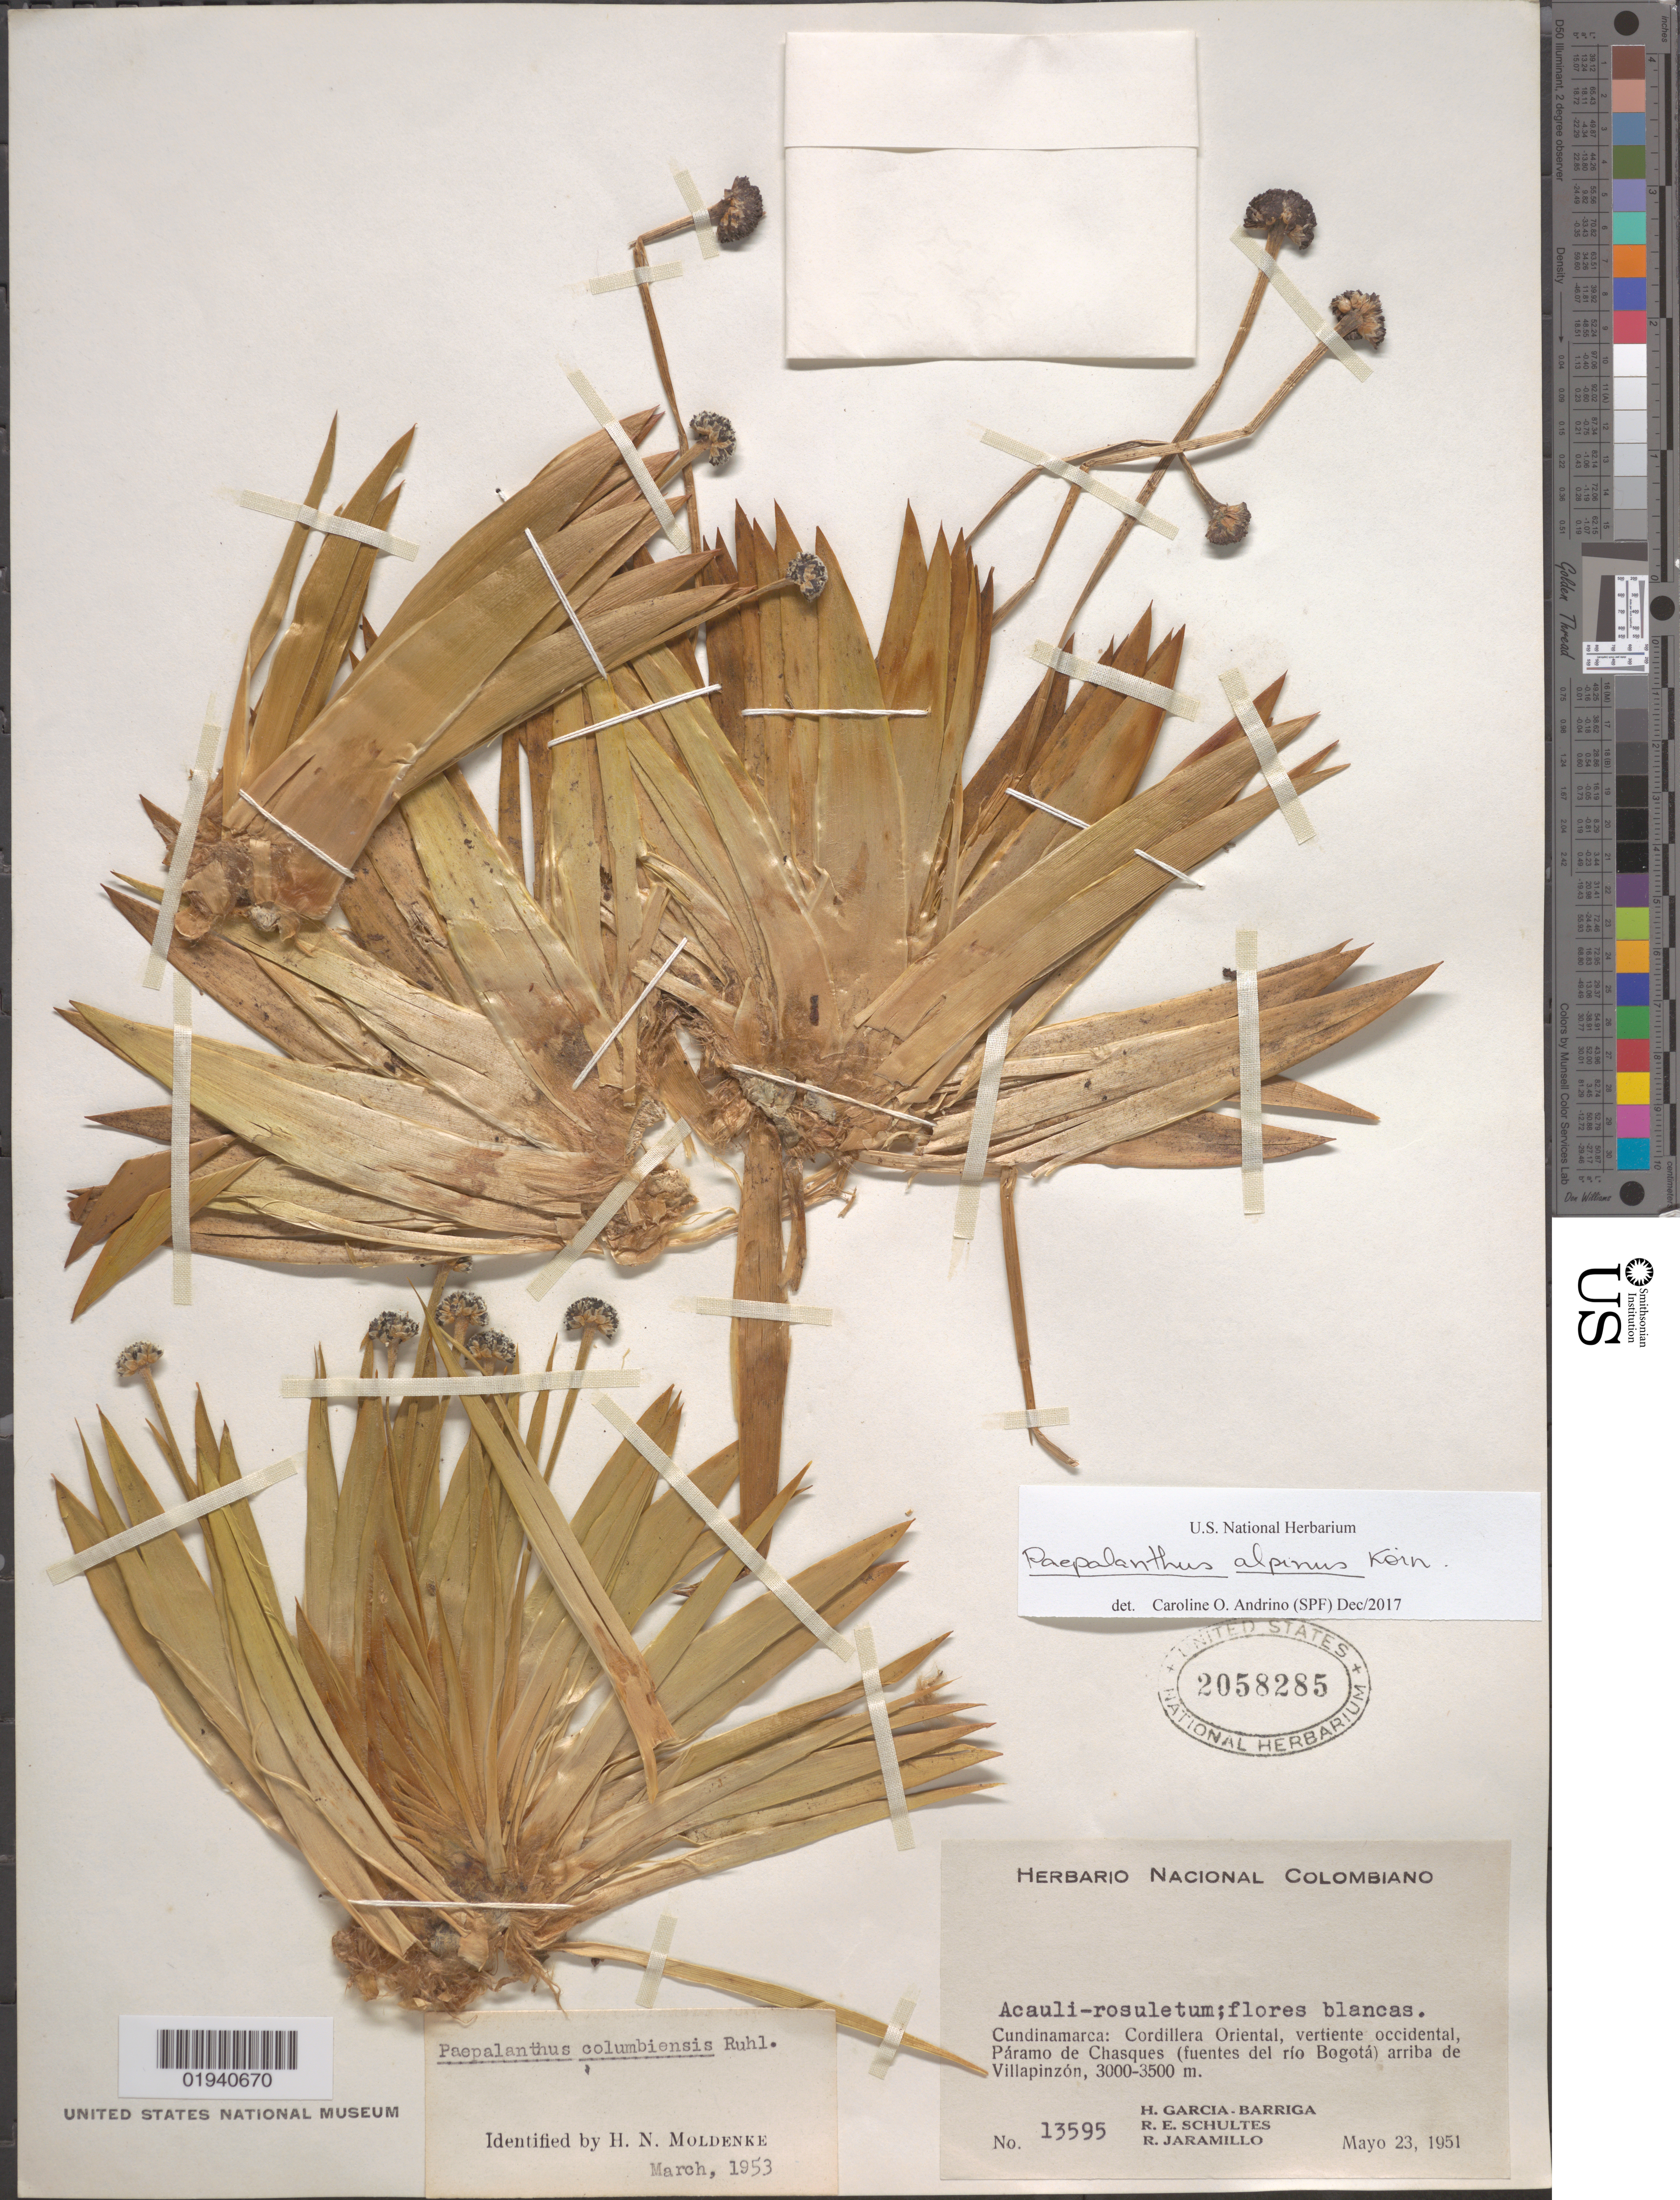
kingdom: Plantae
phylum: Tracheophyta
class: Liliopsida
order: Poales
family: Eriocaulaceae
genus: Paepalanthus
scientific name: Paepalanthus alpinus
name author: Körn.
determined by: Andrino, C. O.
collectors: H. García Barriga, R. E. Schultes & R. Jaramillo M.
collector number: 13595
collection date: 1951-05-23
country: Colombia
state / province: Cundinamarca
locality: Cordillera Oriental, western slopes, Páramo Chasques (source of the Bogota river) above Villapinzón.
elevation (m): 3000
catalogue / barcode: US 2058285